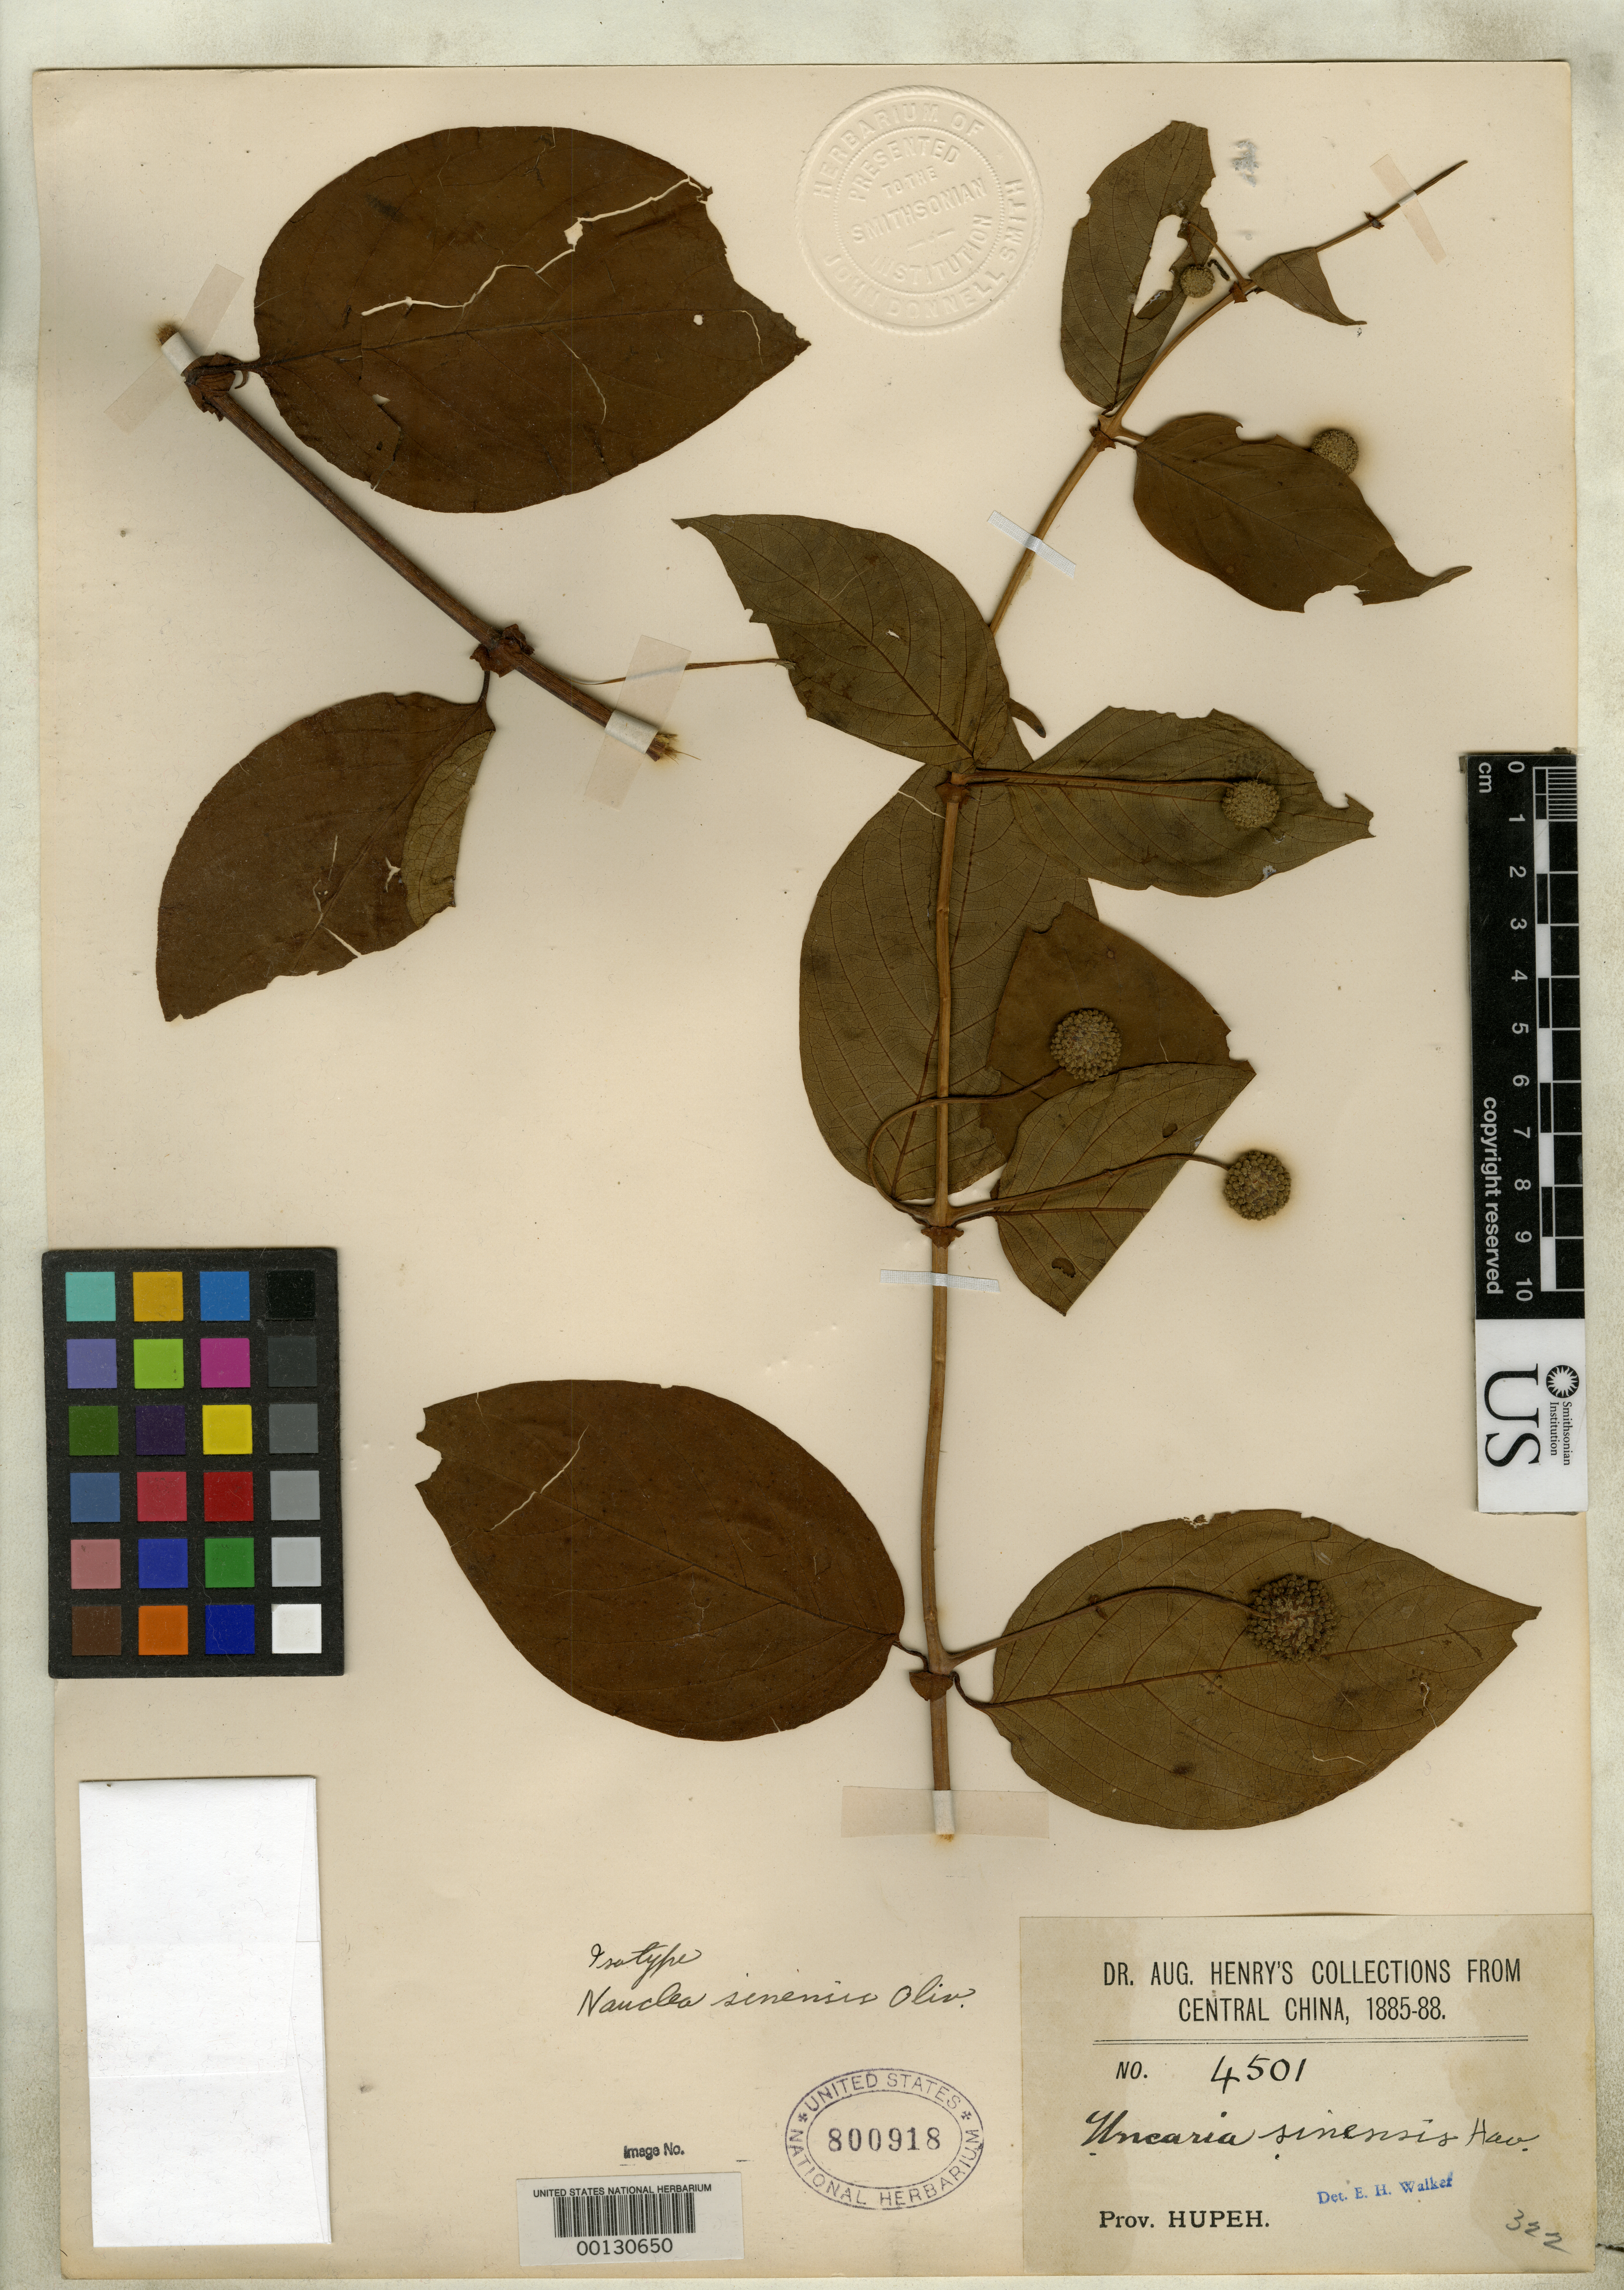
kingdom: Plantae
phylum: Tracheophyta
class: Magnoliopsida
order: Gentianales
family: Rubiaceae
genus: Nauclea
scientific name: Nauclea sinensis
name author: Oliv.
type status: Isotype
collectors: A. Henry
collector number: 4501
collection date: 1885/1888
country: China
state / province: Hubei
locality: Central China. Prov. Hupeh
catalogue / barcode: US 800918